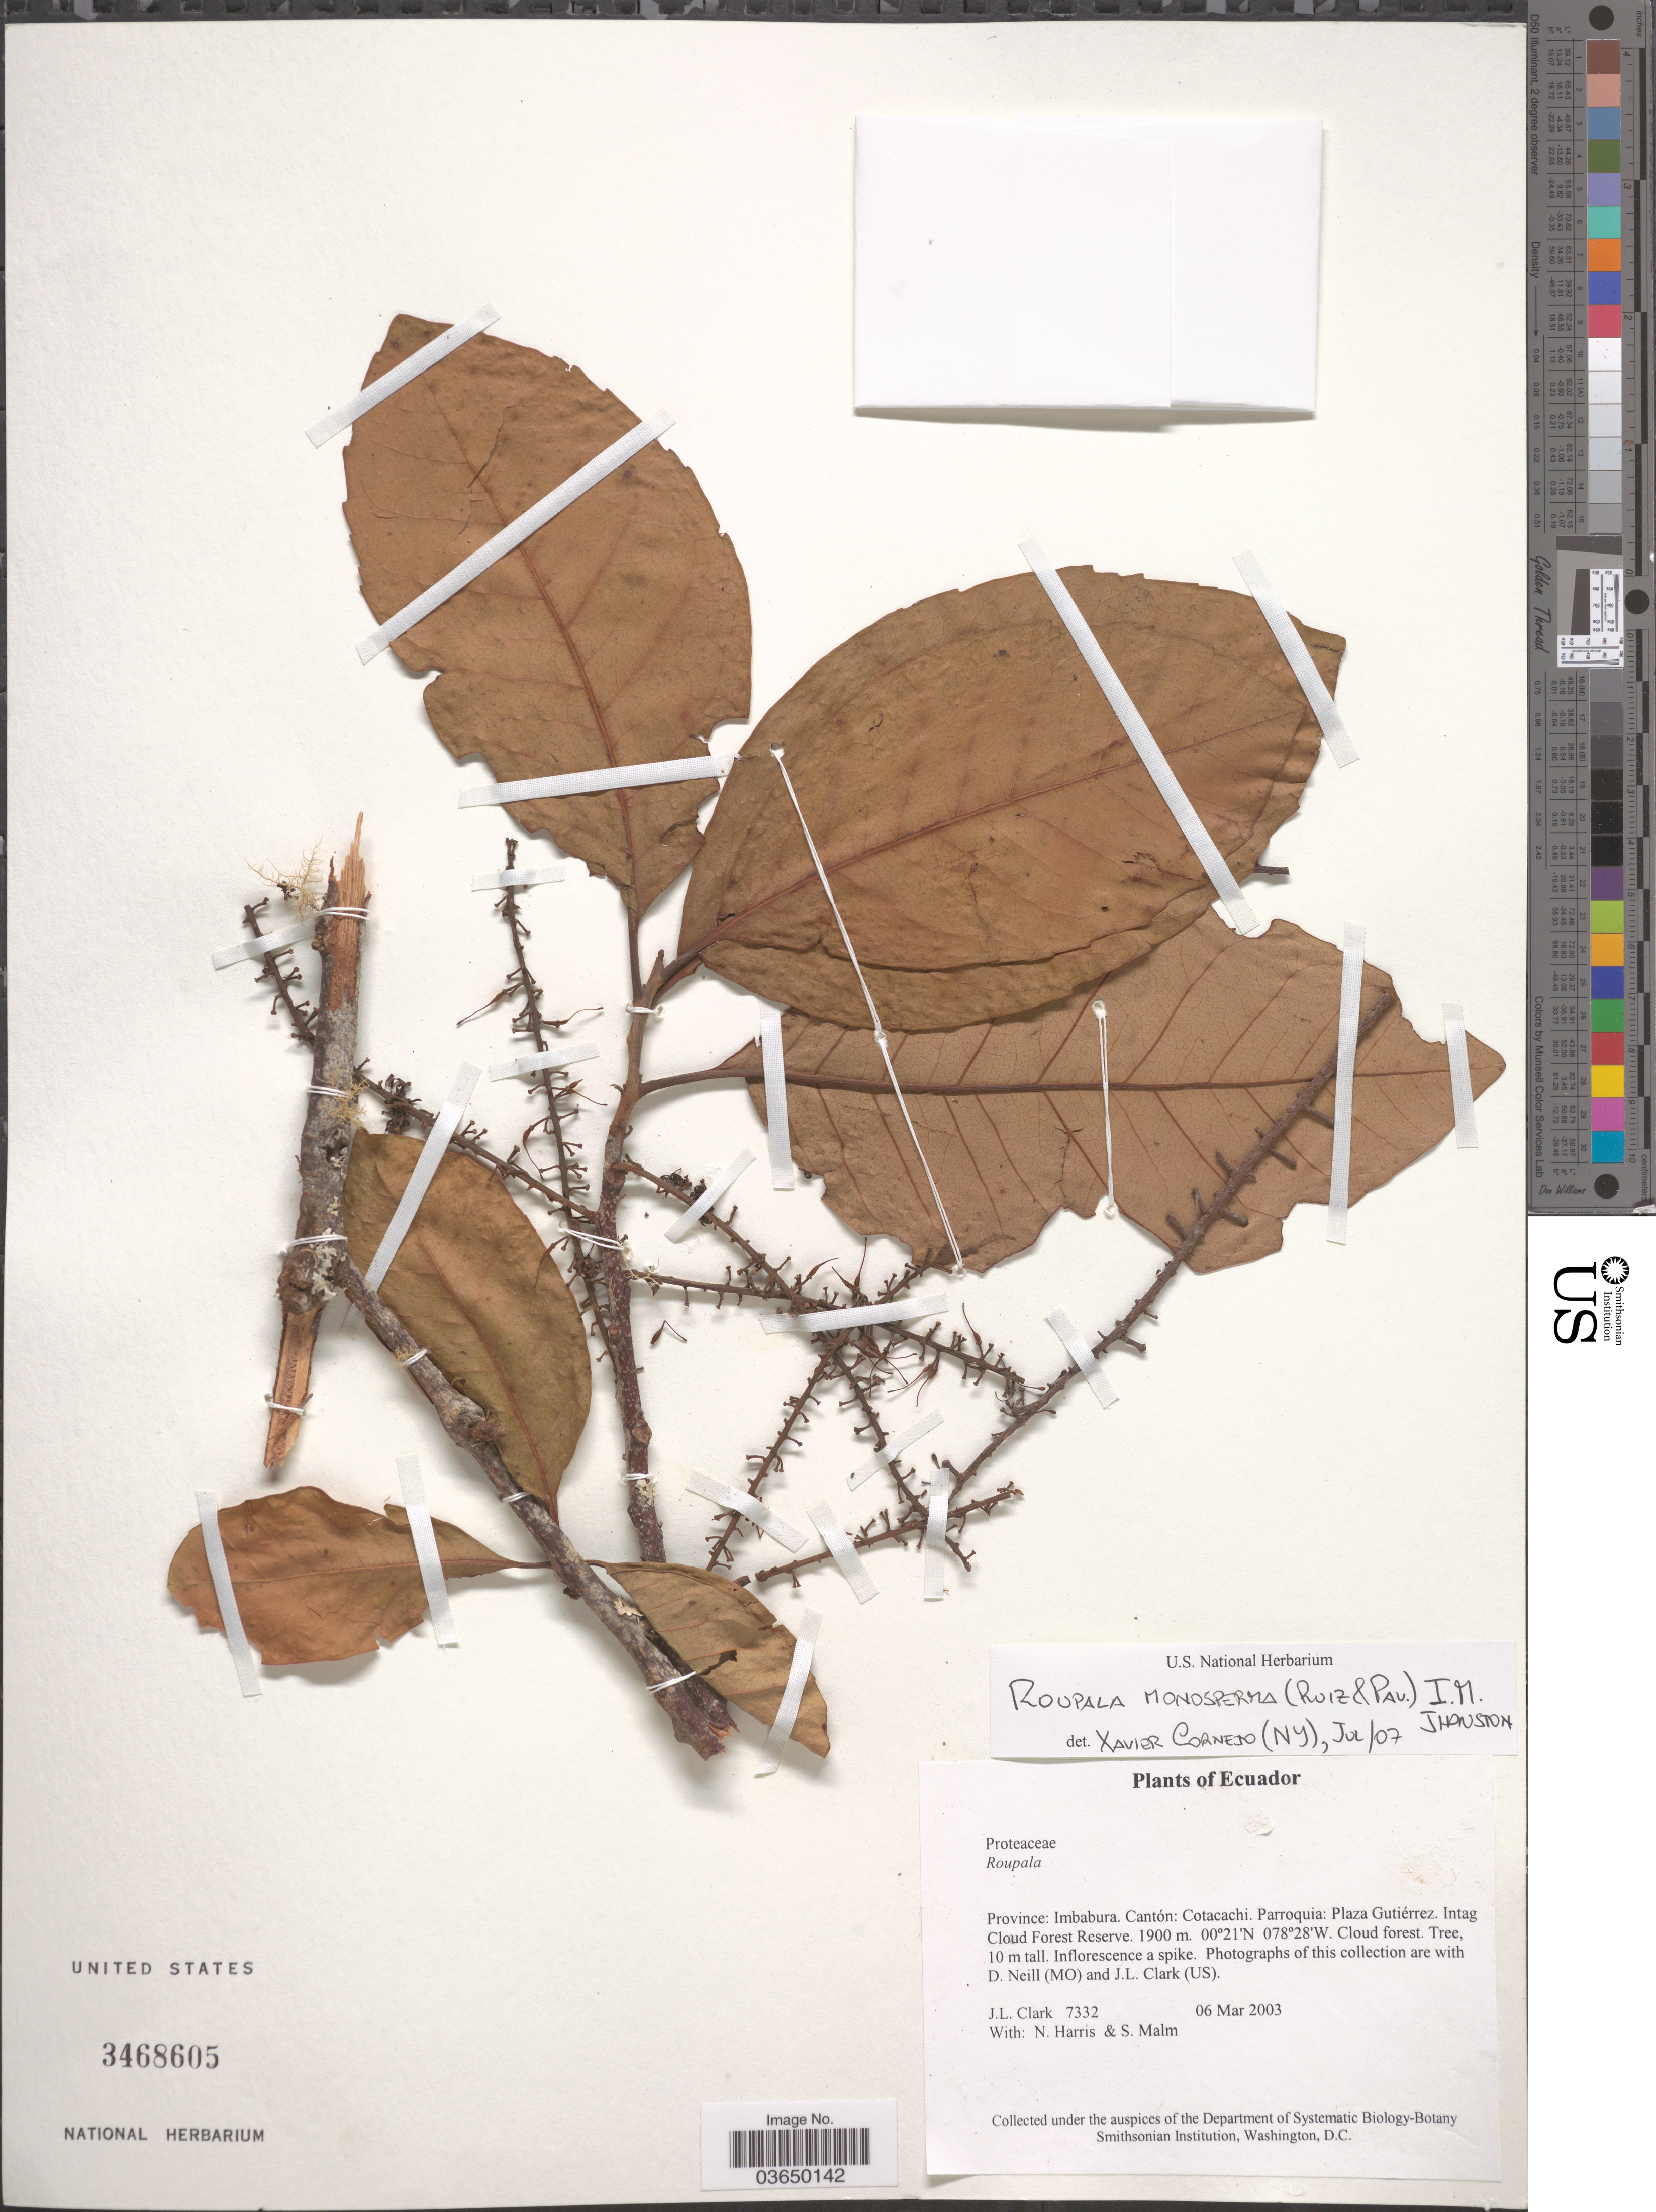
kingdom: Plantae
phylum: Tracheophyta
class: Magnoliopsida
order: Proteales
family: Proteaceae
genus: Roupala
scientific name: Roupala monosperma var. monosperma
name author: (Ruiz & Pav.) I.M. Johnst.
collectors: J. L. Clark, N. Harris & S. Malm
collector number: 7332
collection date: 2003-03-06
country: Ecuador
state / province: Imbabura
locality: Cantón: Cotacachi. Parroquia: Plaza Gutiérrez. Intag Cloud Forest Reserve.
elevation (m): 1900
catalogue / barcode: US 3468605